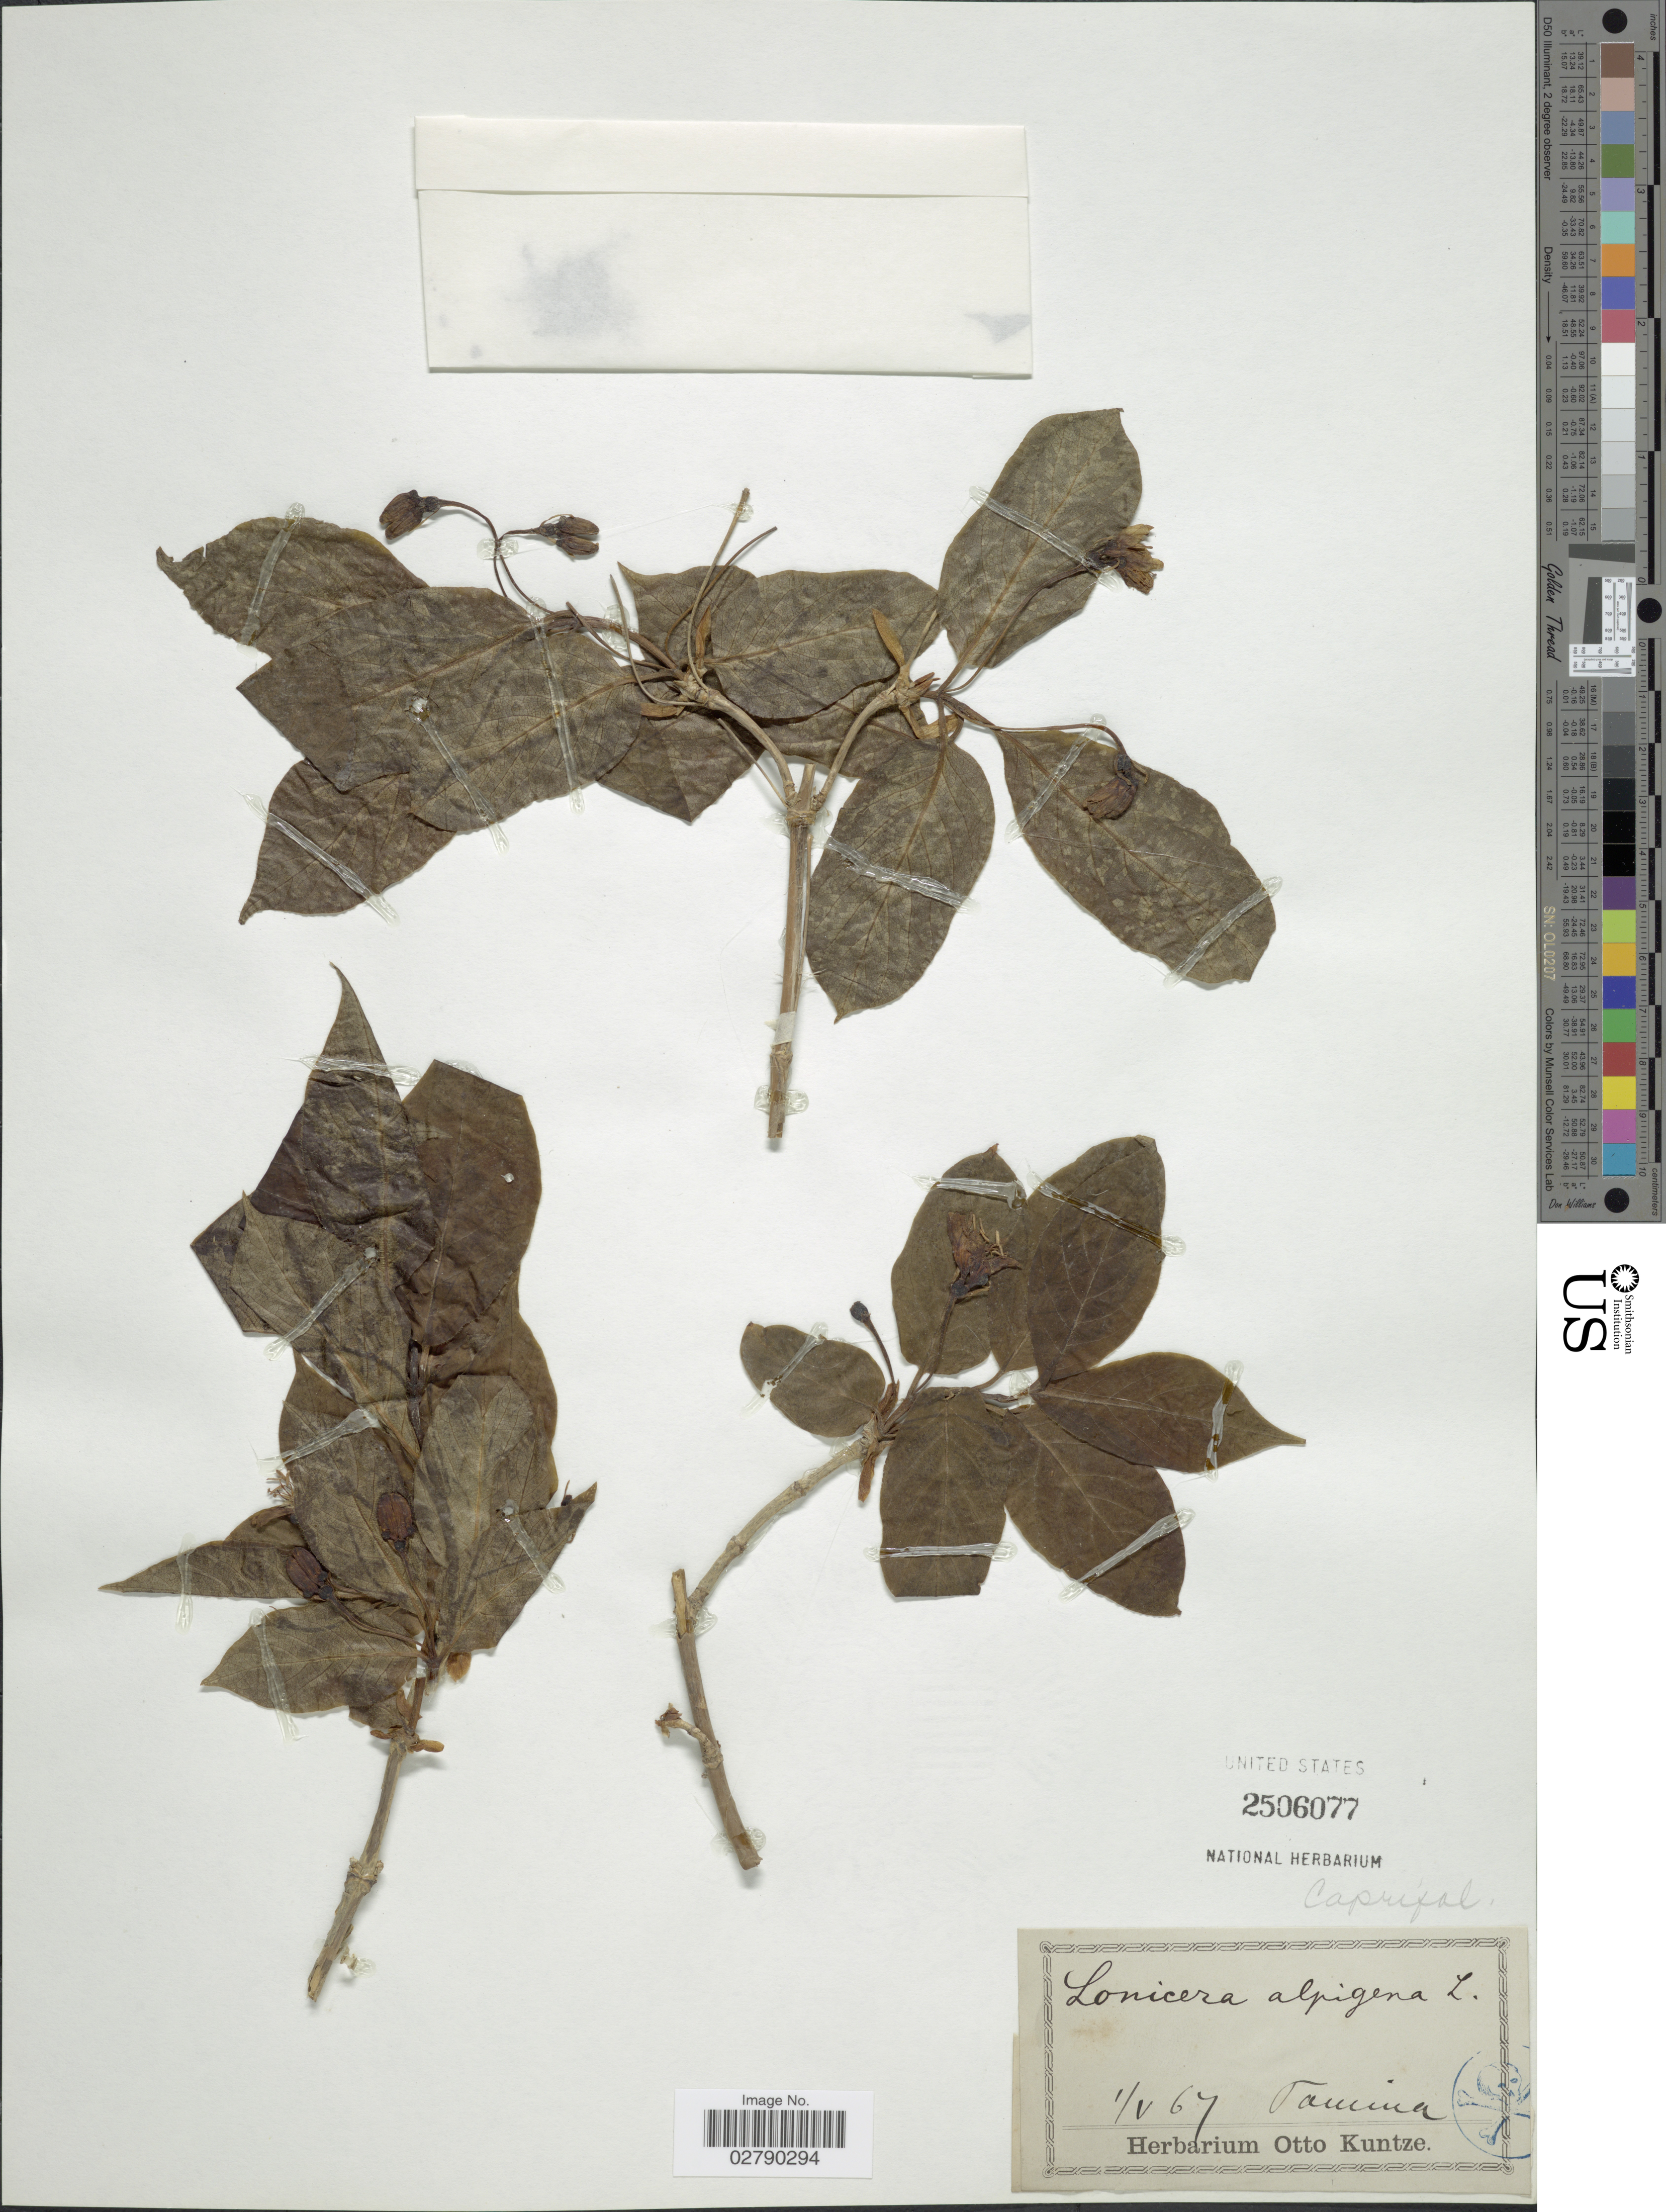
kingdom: Plantae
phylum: Tracheophyta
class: Magnoliopsida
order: Dipsacales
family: Caprifoliaceae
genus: Leycesteria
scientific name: Leycesteria alpigena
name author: L.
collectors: ex herb. Otto Kuntze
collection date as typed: Transcribed d/m/y: 1/5/67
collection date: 1867-05-01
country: Switzerland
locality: Tamina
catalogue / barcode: US 2506077